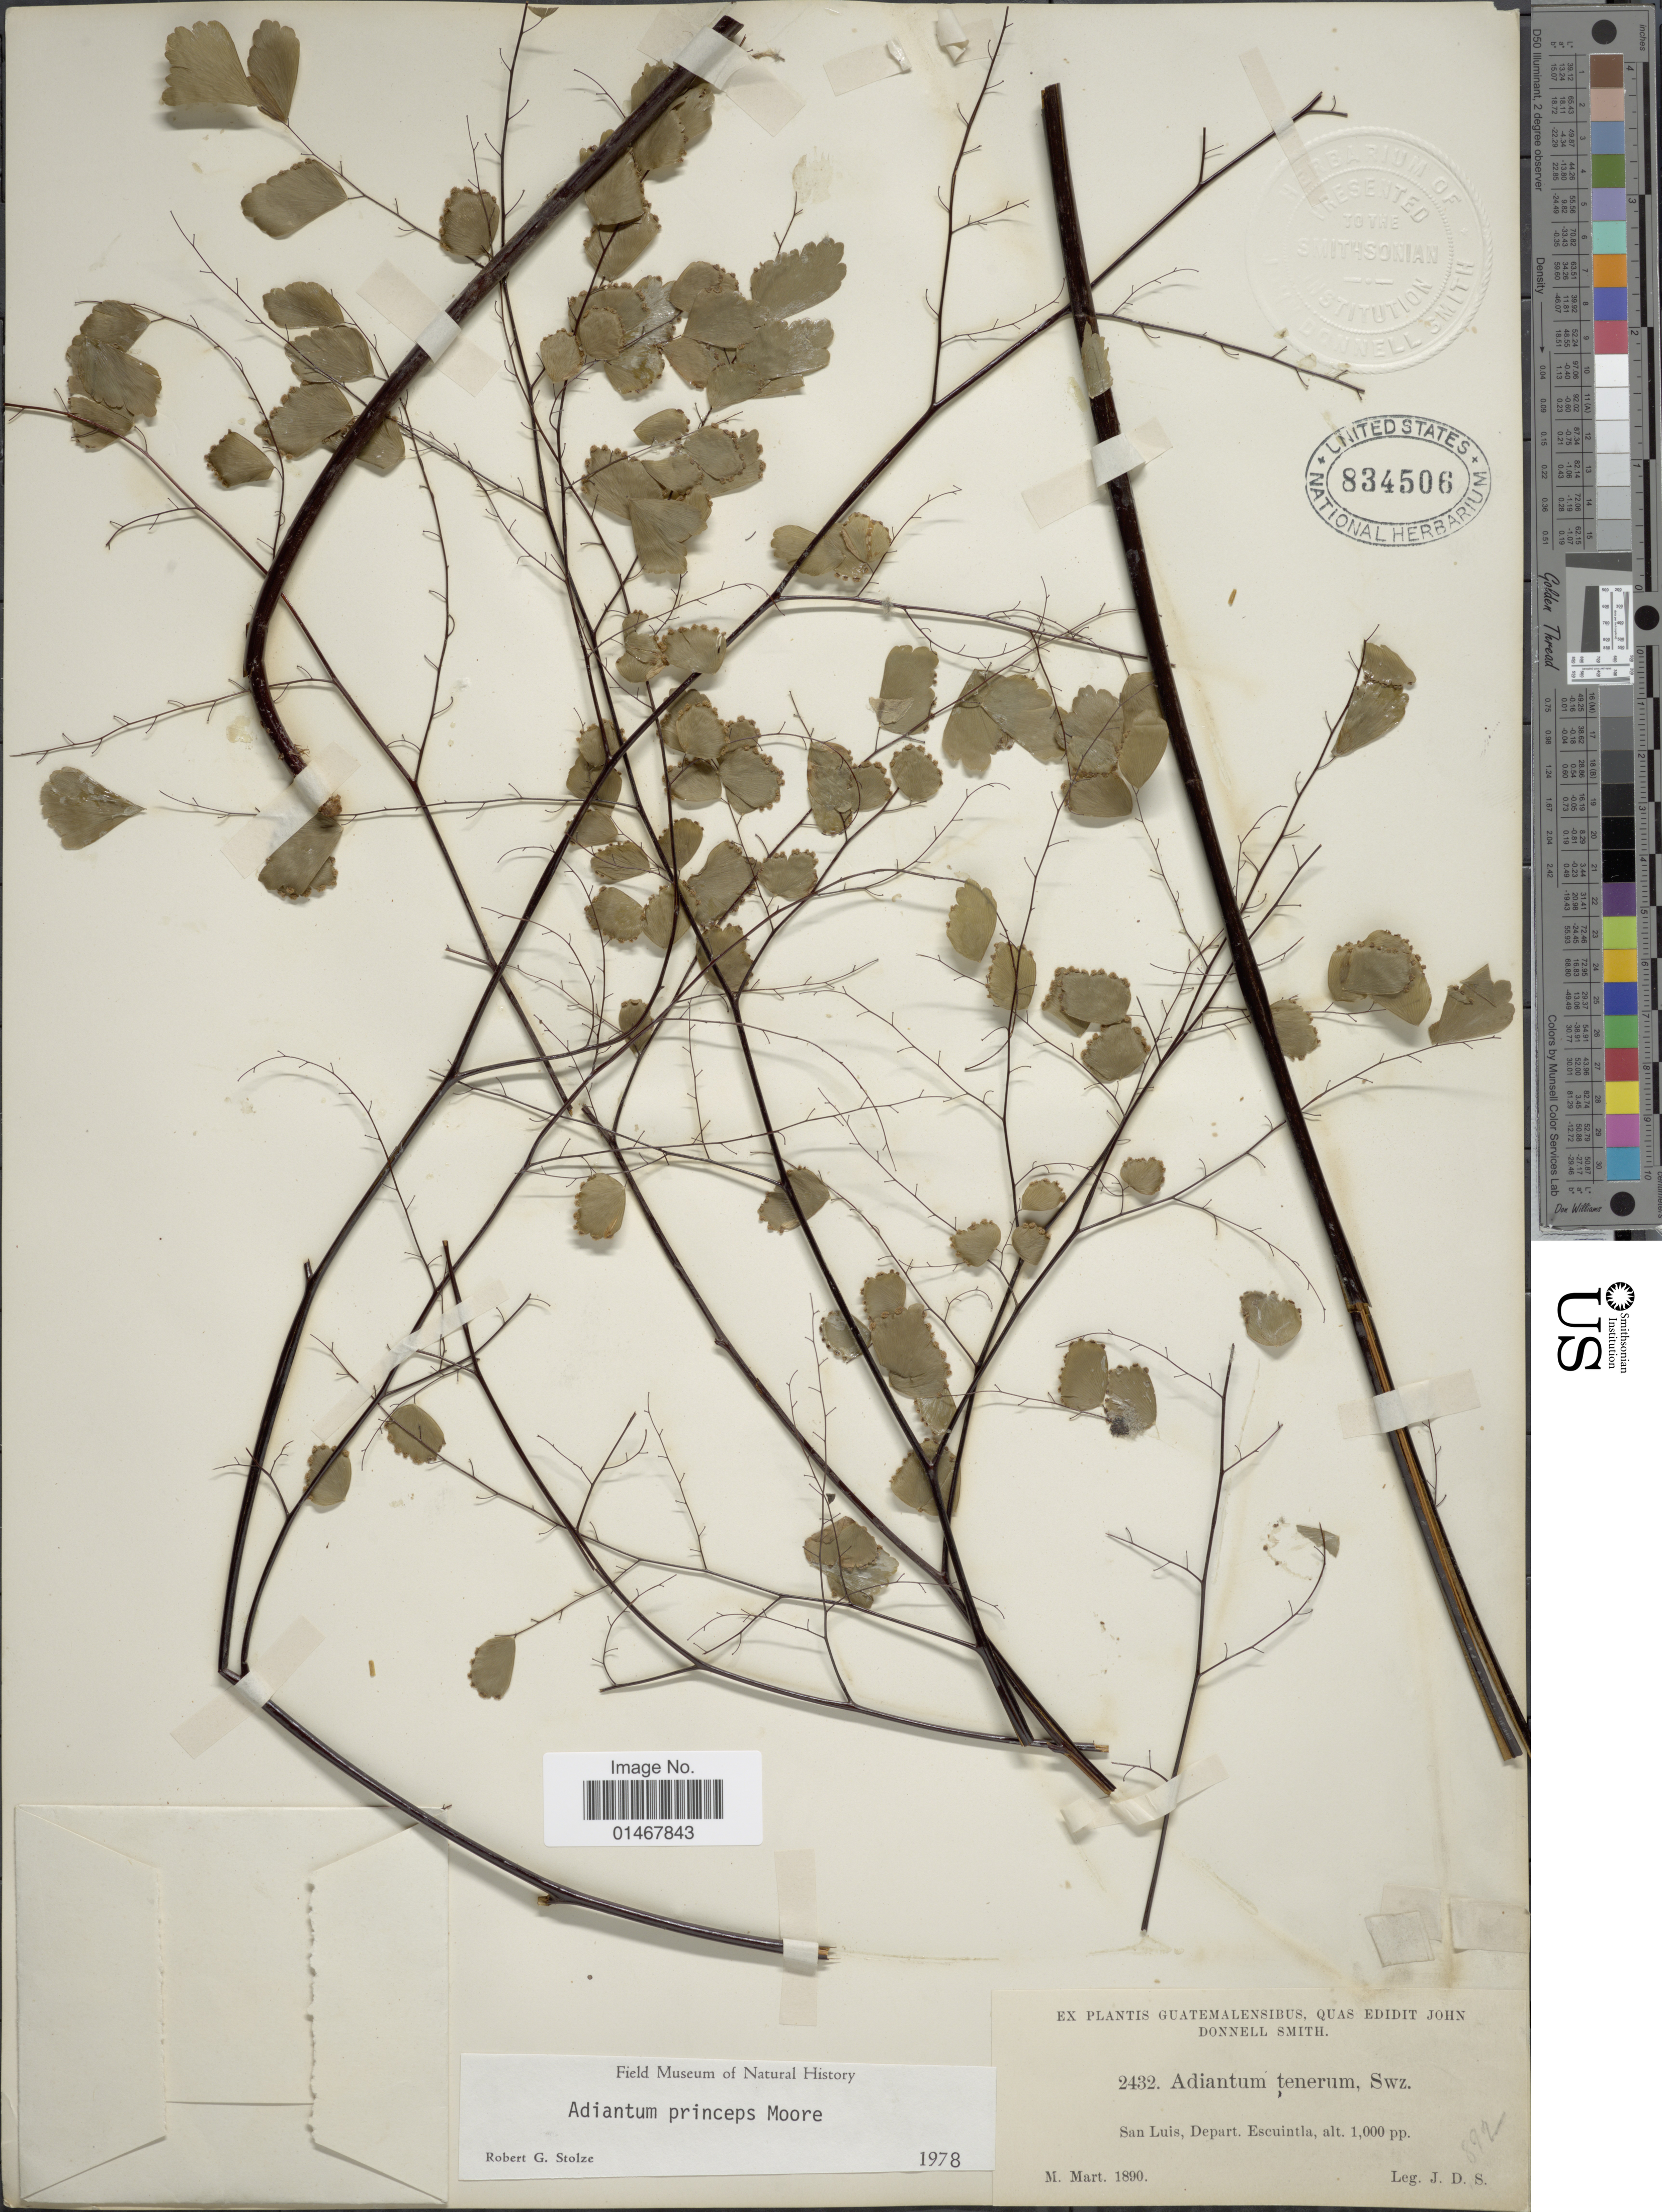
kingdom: Plantae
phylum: Tracheophyta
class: Polypodiopsida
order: Polypodiales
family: Pteridaceae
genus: Adiantum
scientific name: Adiantum princeps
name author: T. Moore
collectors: J. D. Smith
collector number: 2432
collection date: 1890-03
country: Guatemala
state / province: Escuintla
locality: San Luis, Depart. Escuintla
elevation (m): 305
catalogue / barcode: US 834506